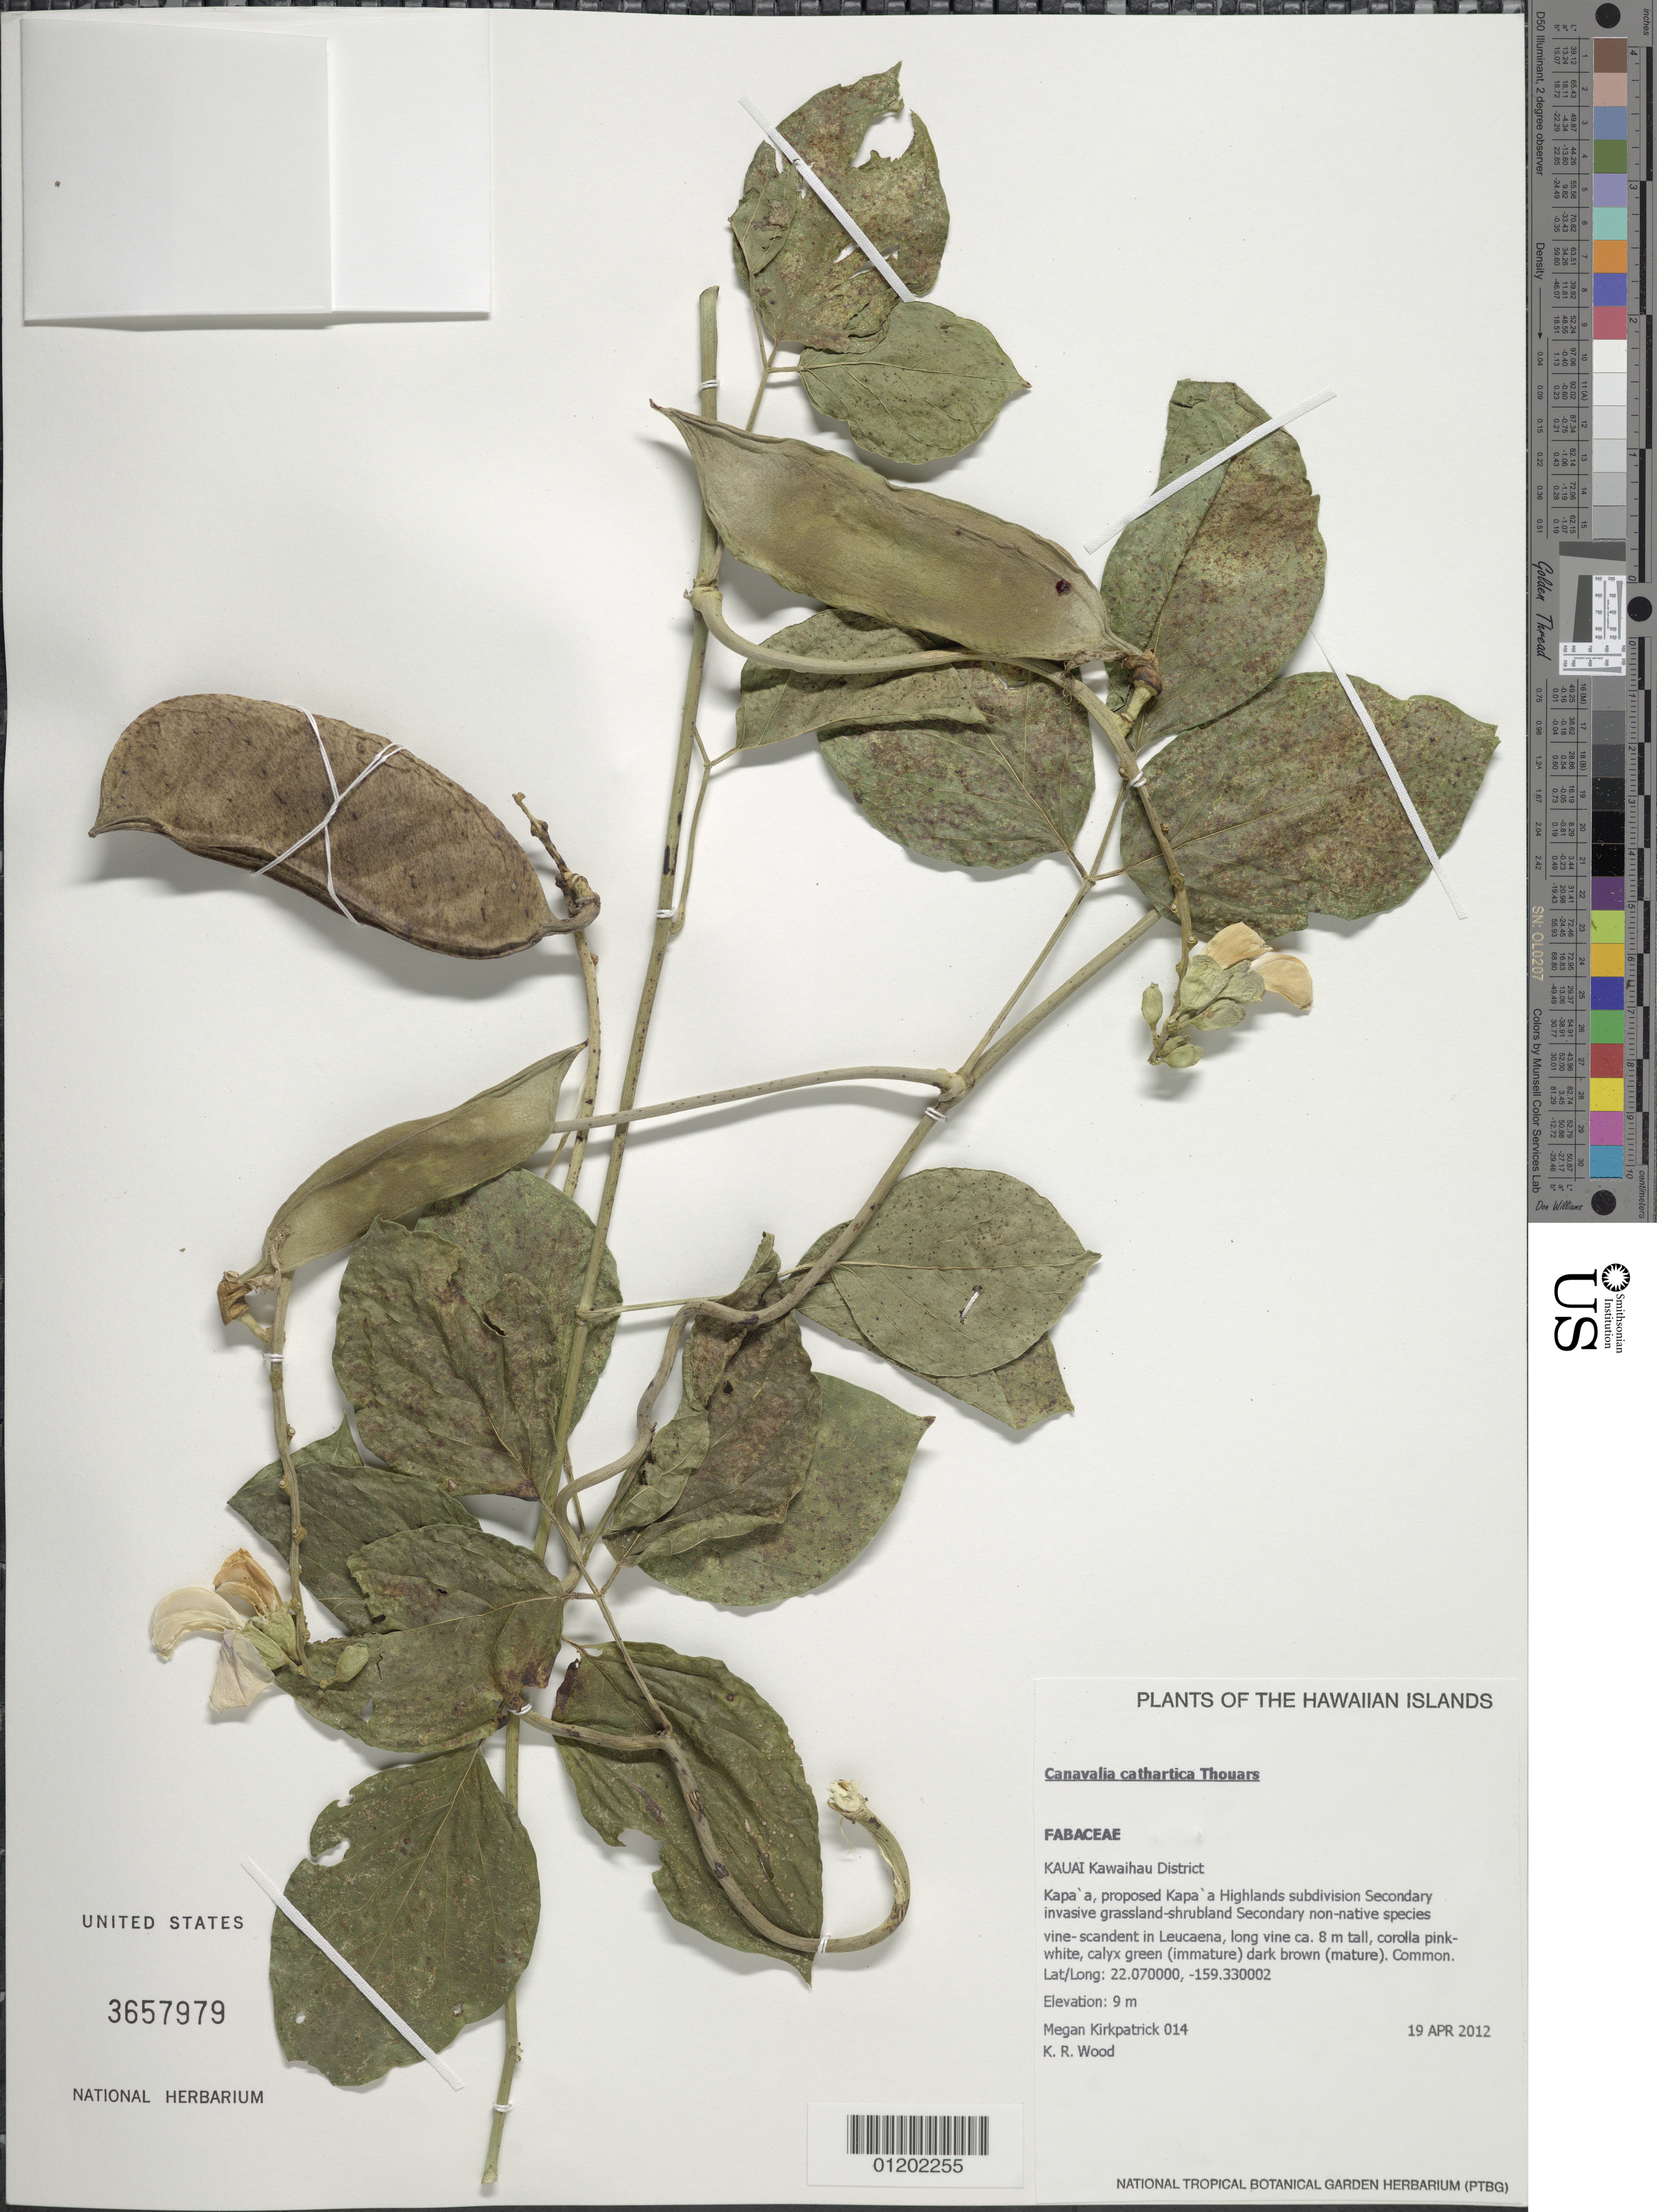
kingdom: Plantae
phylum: Tracheophyta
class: Magnoliopsida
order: Fabales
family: Fabaceae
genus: Canavalia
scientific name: Canavalia cathartica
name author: Thouars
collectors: M. Kirkpatrick & K. R. Wood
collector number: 014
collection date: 2012-04-19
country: United States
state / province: Hawaii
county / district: Kauai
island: Kaua'i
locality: Kawaihau District, Kapa'a Highlands subdivision.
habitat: Secondary invasive grassland-shrubland.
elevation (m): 9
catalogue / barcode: US 3657979